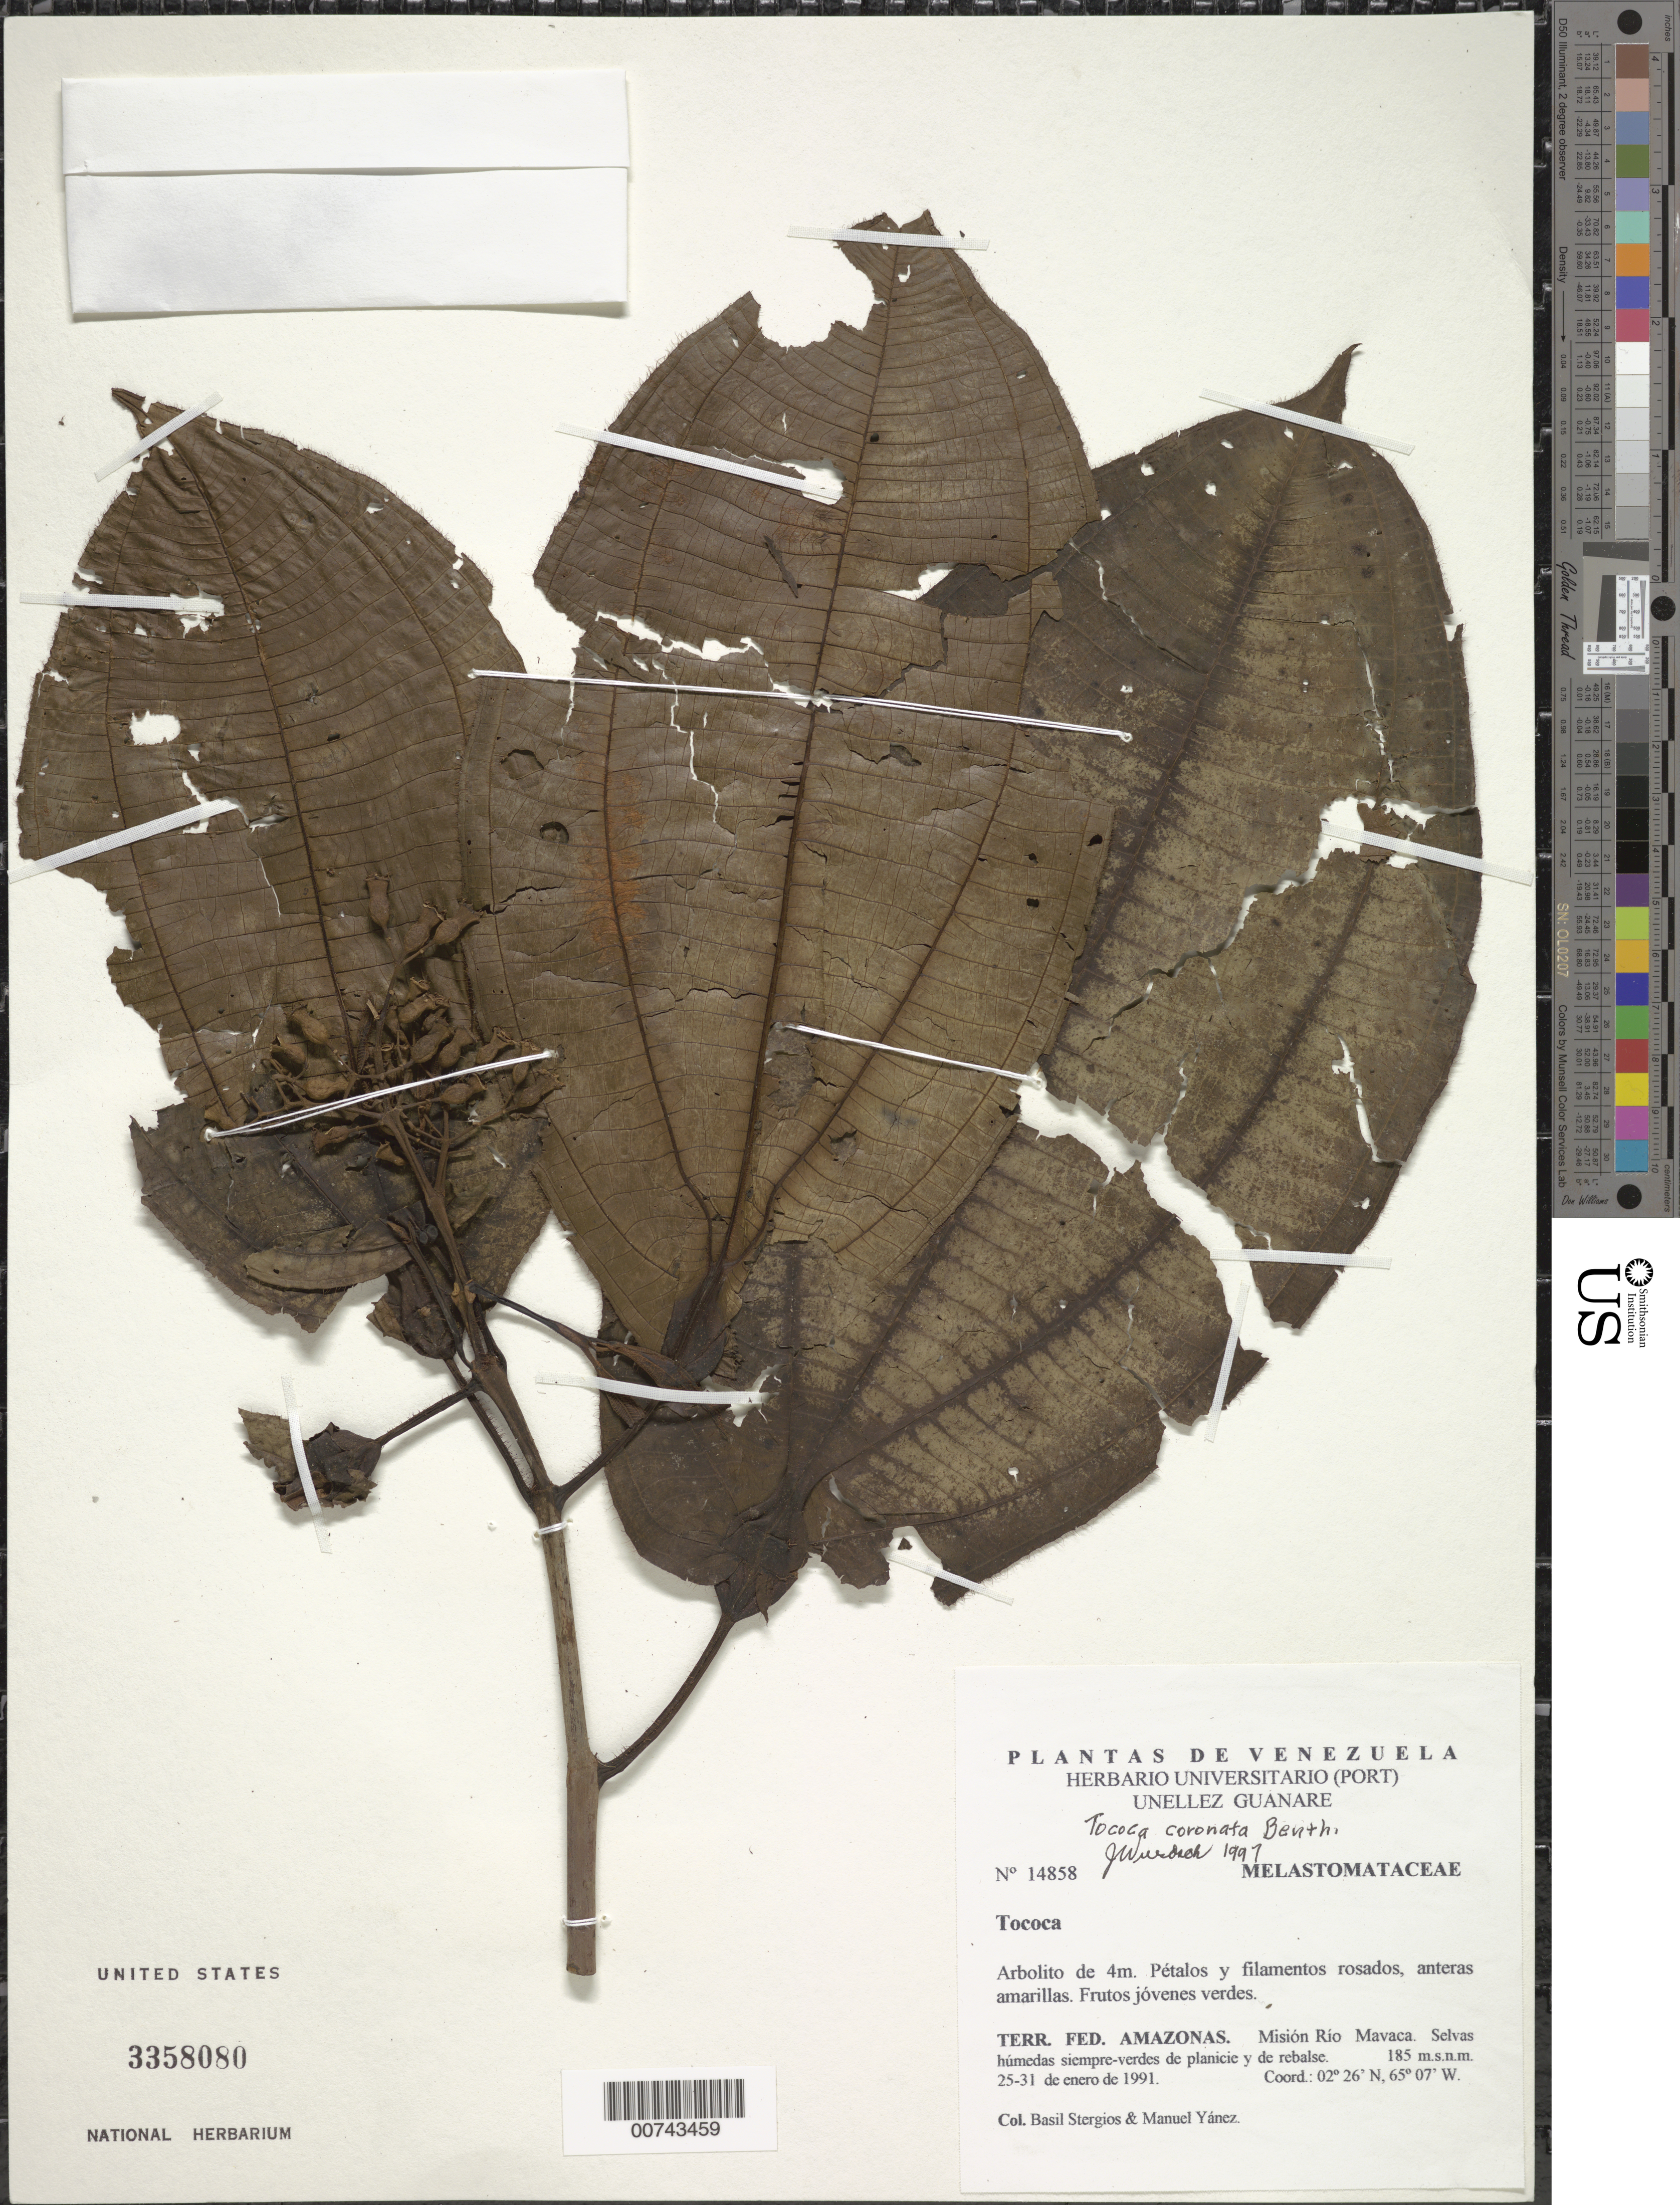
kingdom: Plantae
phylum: Tracheophyta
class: Magnoliopsida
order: Myrtales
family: Melastomataceae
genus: Tococa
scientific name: Tococa coronata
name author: Benth.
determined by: Wurdack, John J., (US), US (UNITED STATES)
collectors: B. G. Stergios & M. Yanez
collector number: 14858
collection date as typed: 25-Jan-91 to 31-Jan-91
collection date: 1991-01-25/1991-01-31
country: Venezuela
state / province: Amazonas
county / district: Río Negro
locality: Mision Río Mavaca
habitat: Selvas húmedas siempre-verdes de planicie y de rebalse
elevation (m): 185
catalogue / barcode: US 3358080